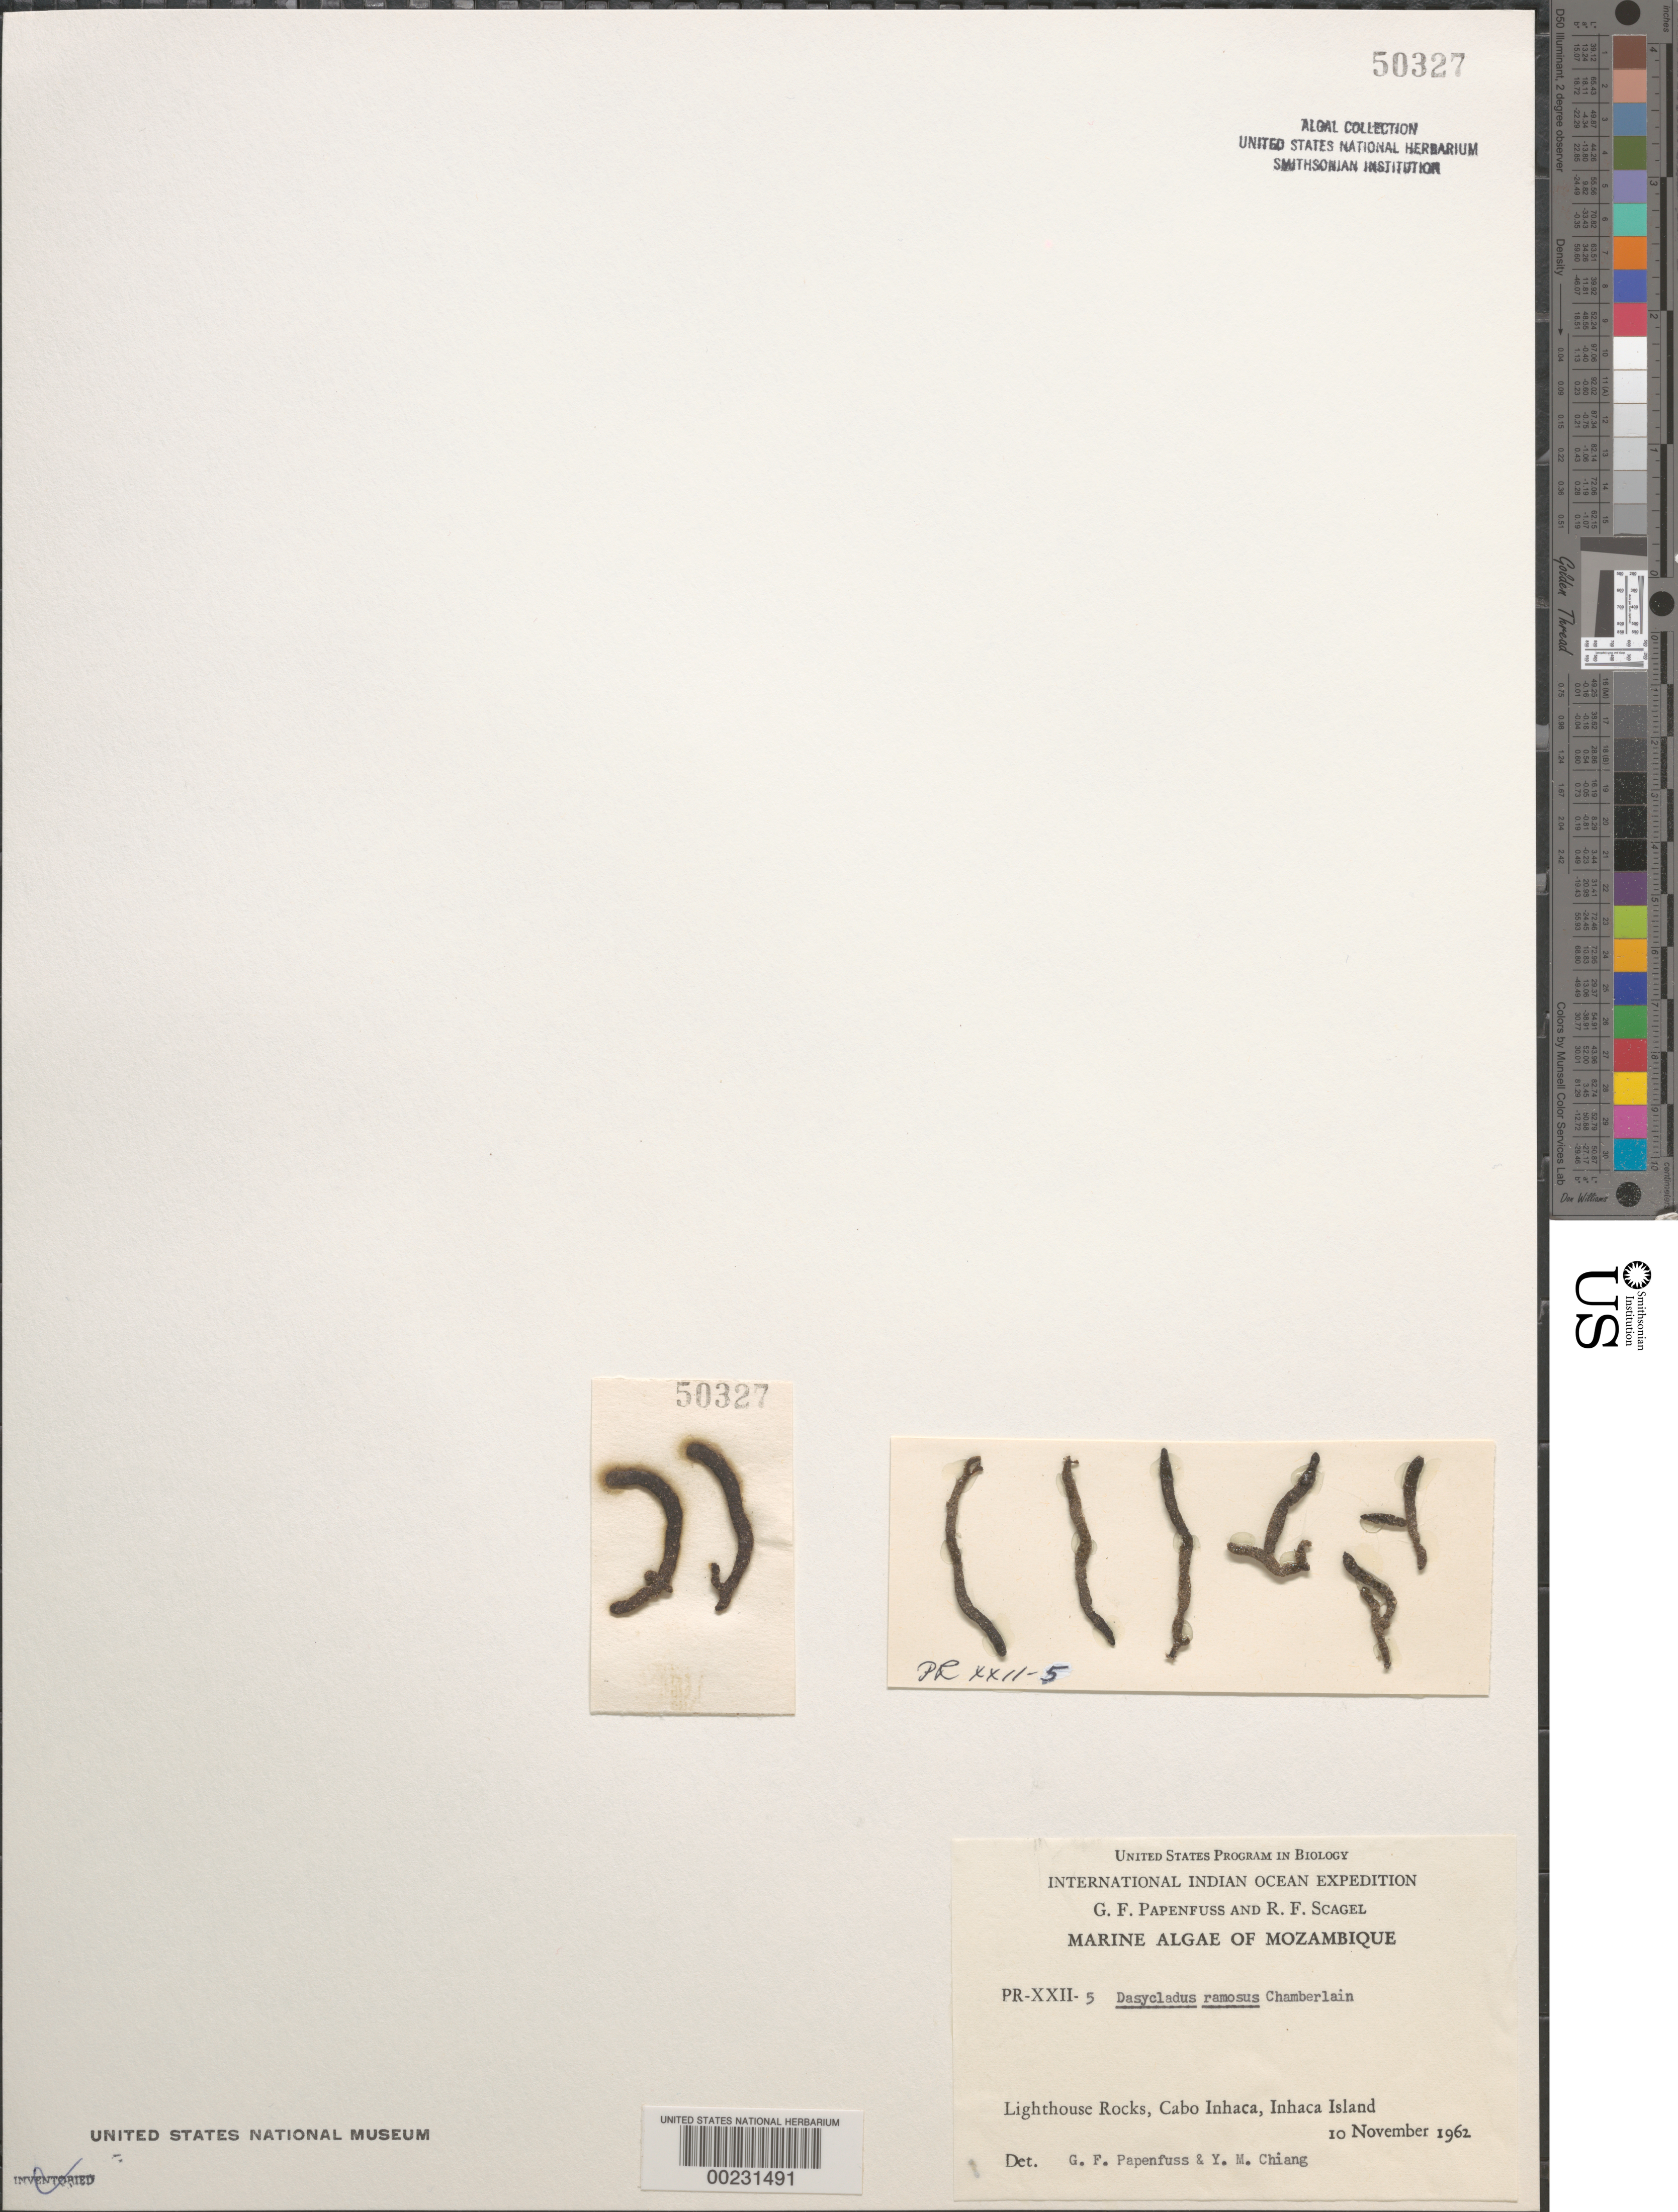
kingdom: Plantae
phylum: Chlorophyta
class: Ulvophyceae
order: Dasycladales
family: Dasycladaceae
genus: Dasycladus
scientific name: Dasycladus ramosus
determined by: Papenfuss, G. F.; Chiang, Y. M.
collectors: G. Papenfuss & R. F. Scagel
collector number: PR-XXII-5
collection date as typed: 10 Nov 1962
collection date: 1962-11-10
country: Mozambique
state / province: Maputo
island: Inhaca Island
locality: Lighthouse Rocks, Cabo Inhaca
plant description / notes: International Indian Ocean Expedition, 1962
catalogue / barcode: US 50327